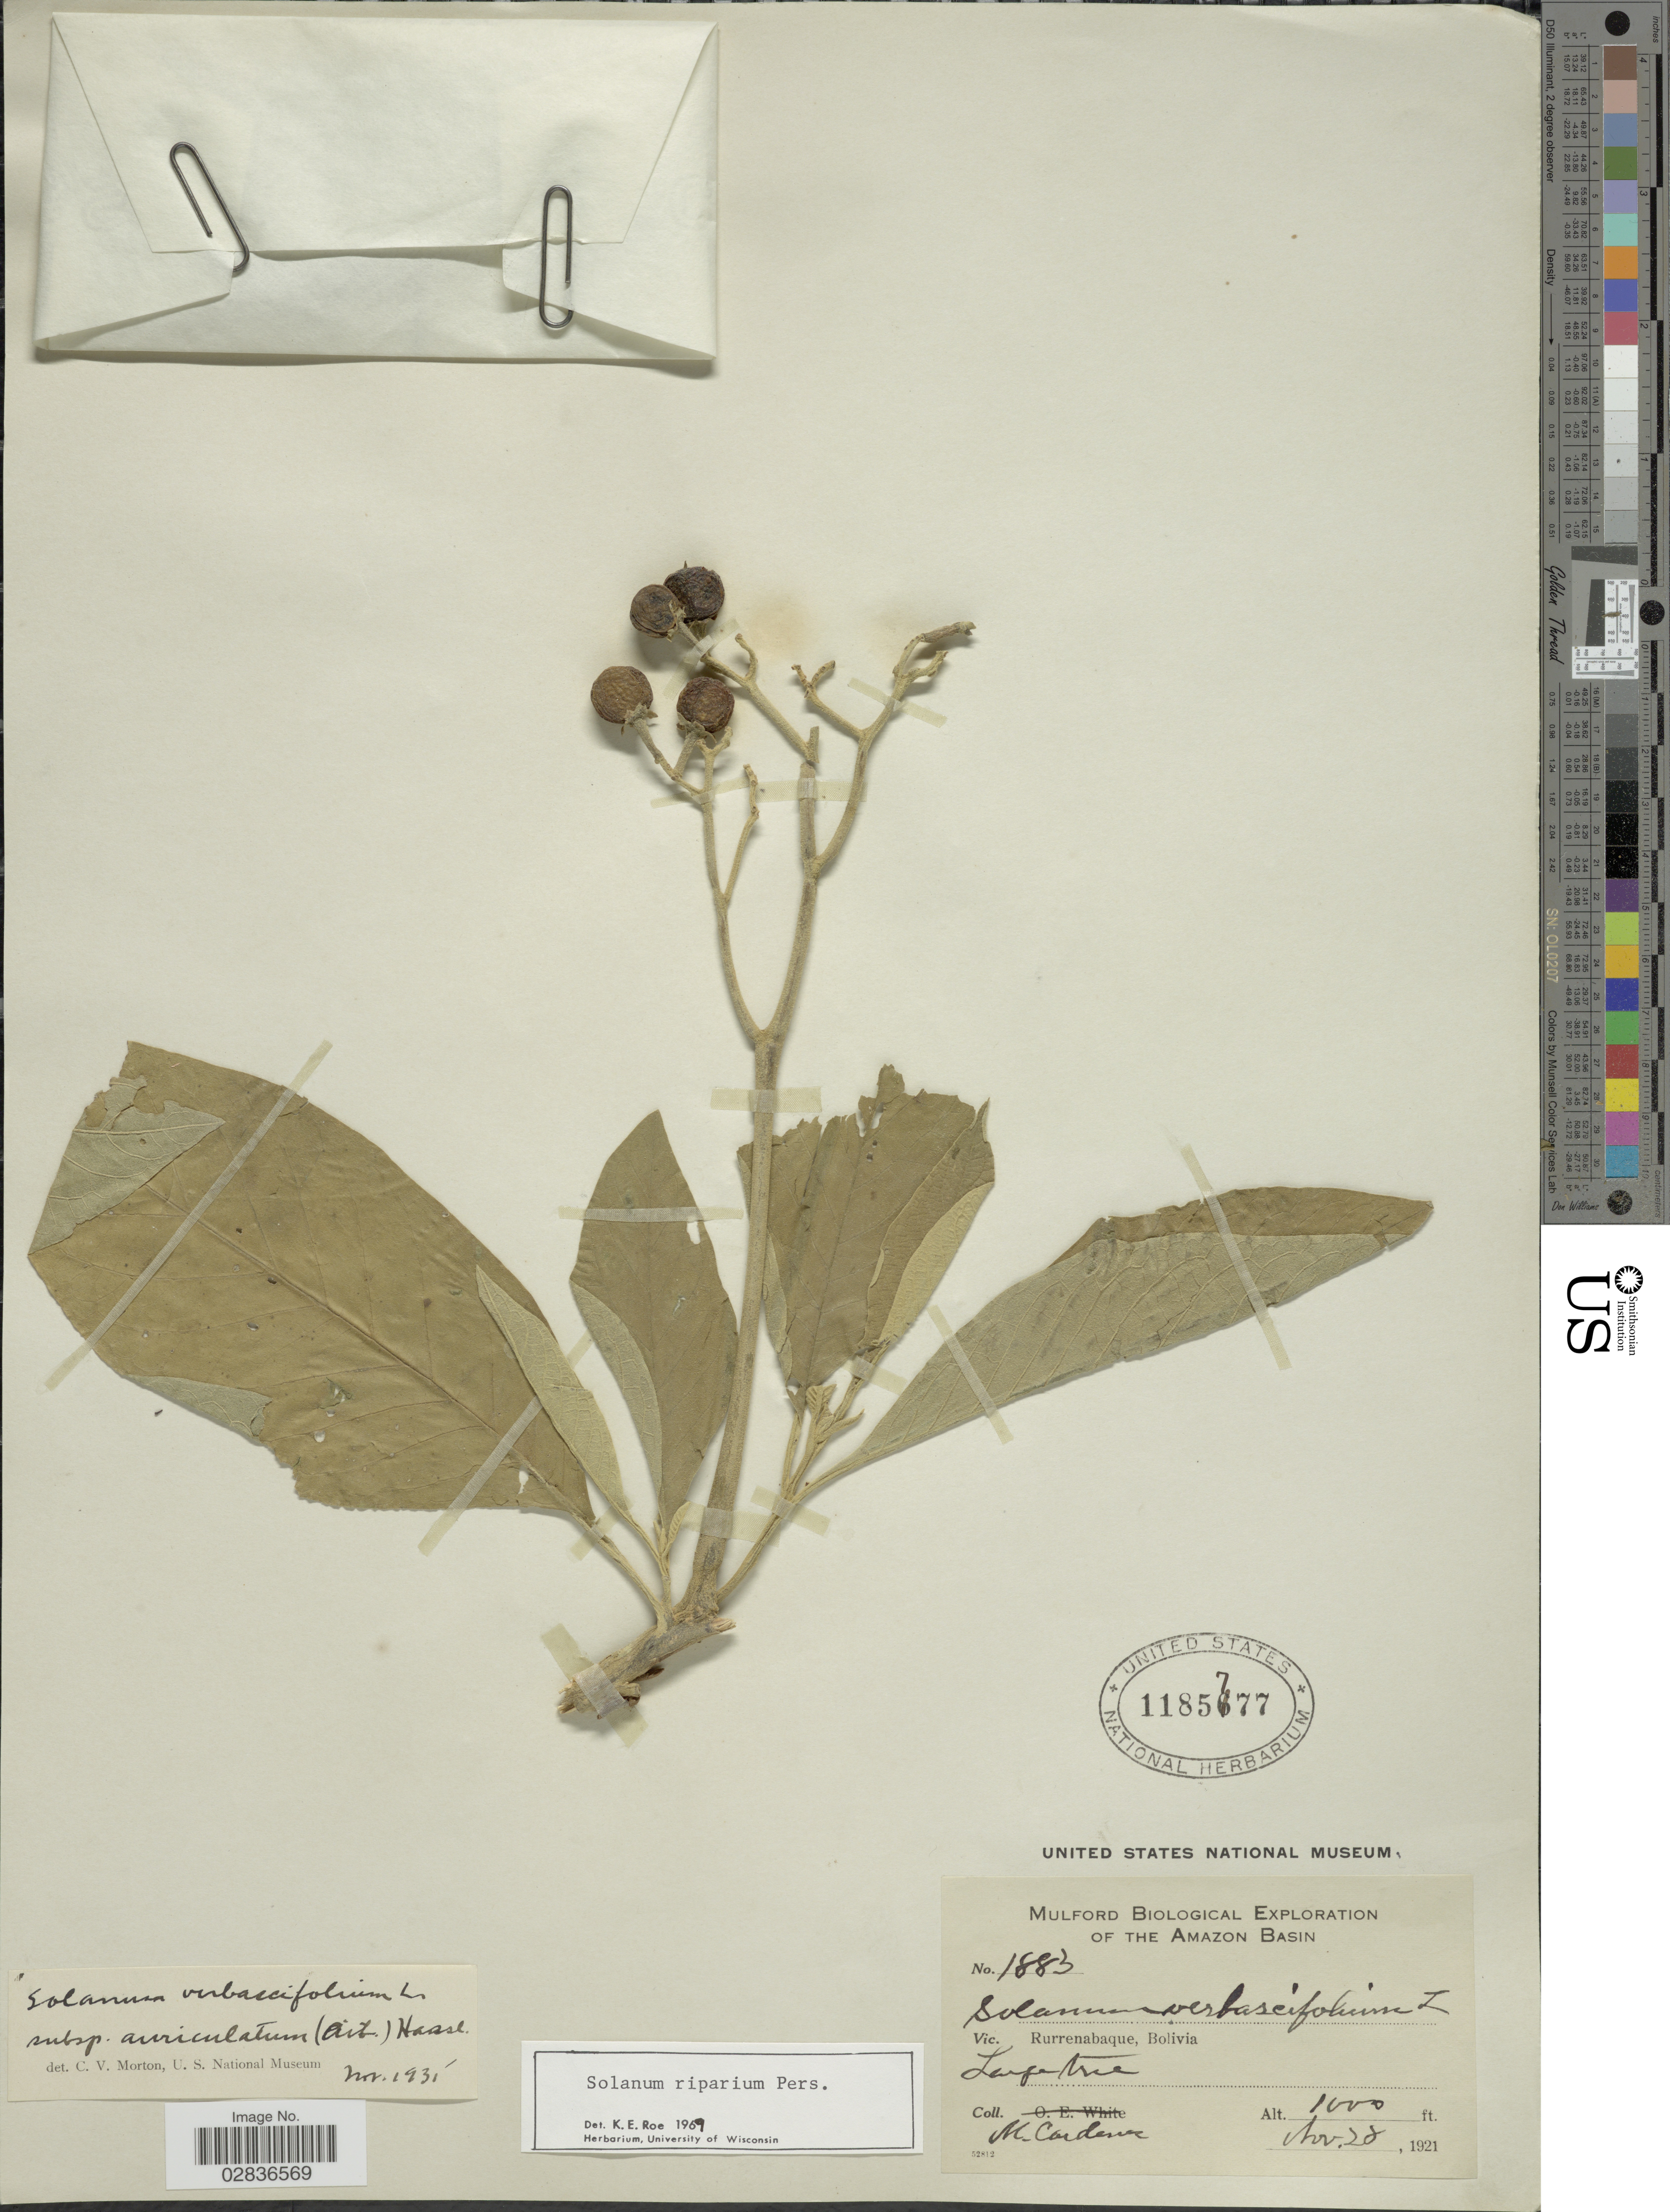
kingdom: Plantae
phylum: Tracheophyta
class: Magnoliopsida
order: Solanales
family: Solanaceae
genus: Solanum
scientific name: Solanum riparium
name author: Pers.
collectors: M. Cárdenas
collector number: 1883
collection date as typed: Nov. 28, 1921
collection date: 1921-11-28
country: Bolivia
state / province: Beni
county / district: José Ballivián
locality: Rurrenabaque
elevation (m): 305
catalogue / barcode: US 1185777